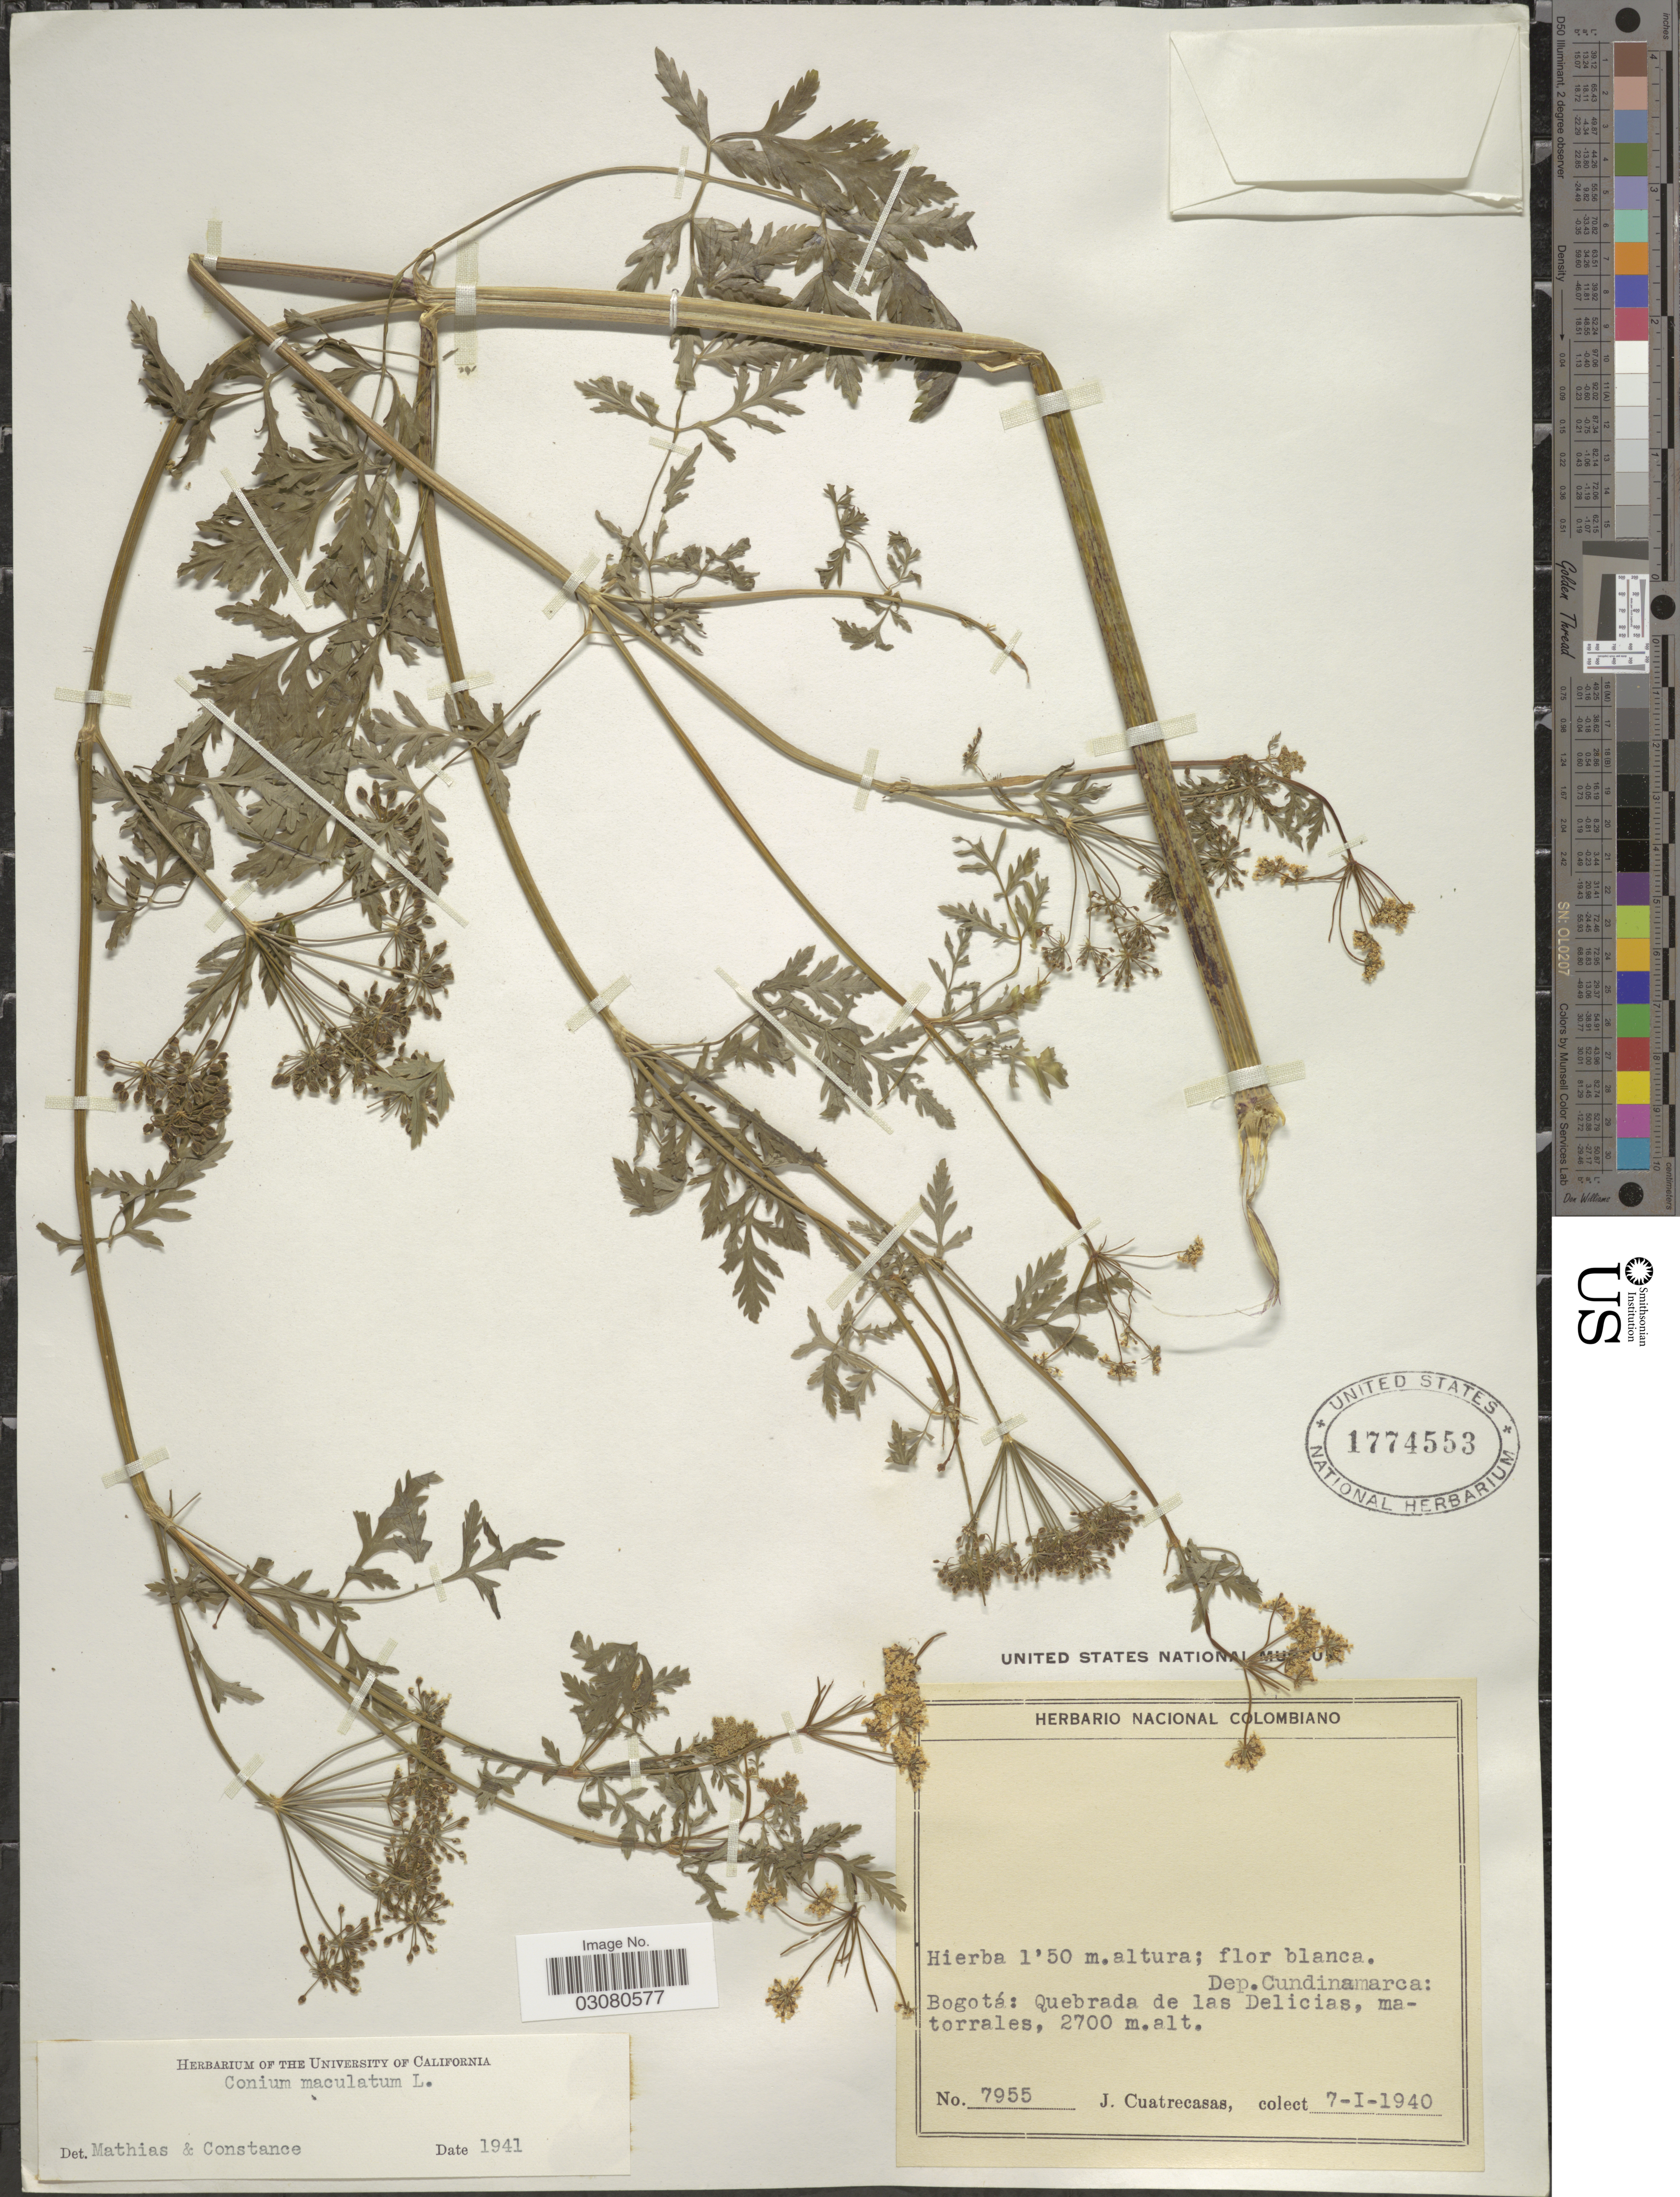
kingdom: Plantae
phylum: Tracheophyta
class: Magnoliopsida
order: Apiales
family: Apiaceae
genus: Conium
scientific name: Conium maculatum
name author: L.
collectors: J. Cuatrecasas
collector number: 7955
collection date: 1940-01-07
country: Colombia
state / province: Cundinamarca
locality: Dep. Cundinamarca: Bogotá: Quebrada de las Delicias.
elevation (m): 2700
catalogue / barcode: US 1774553